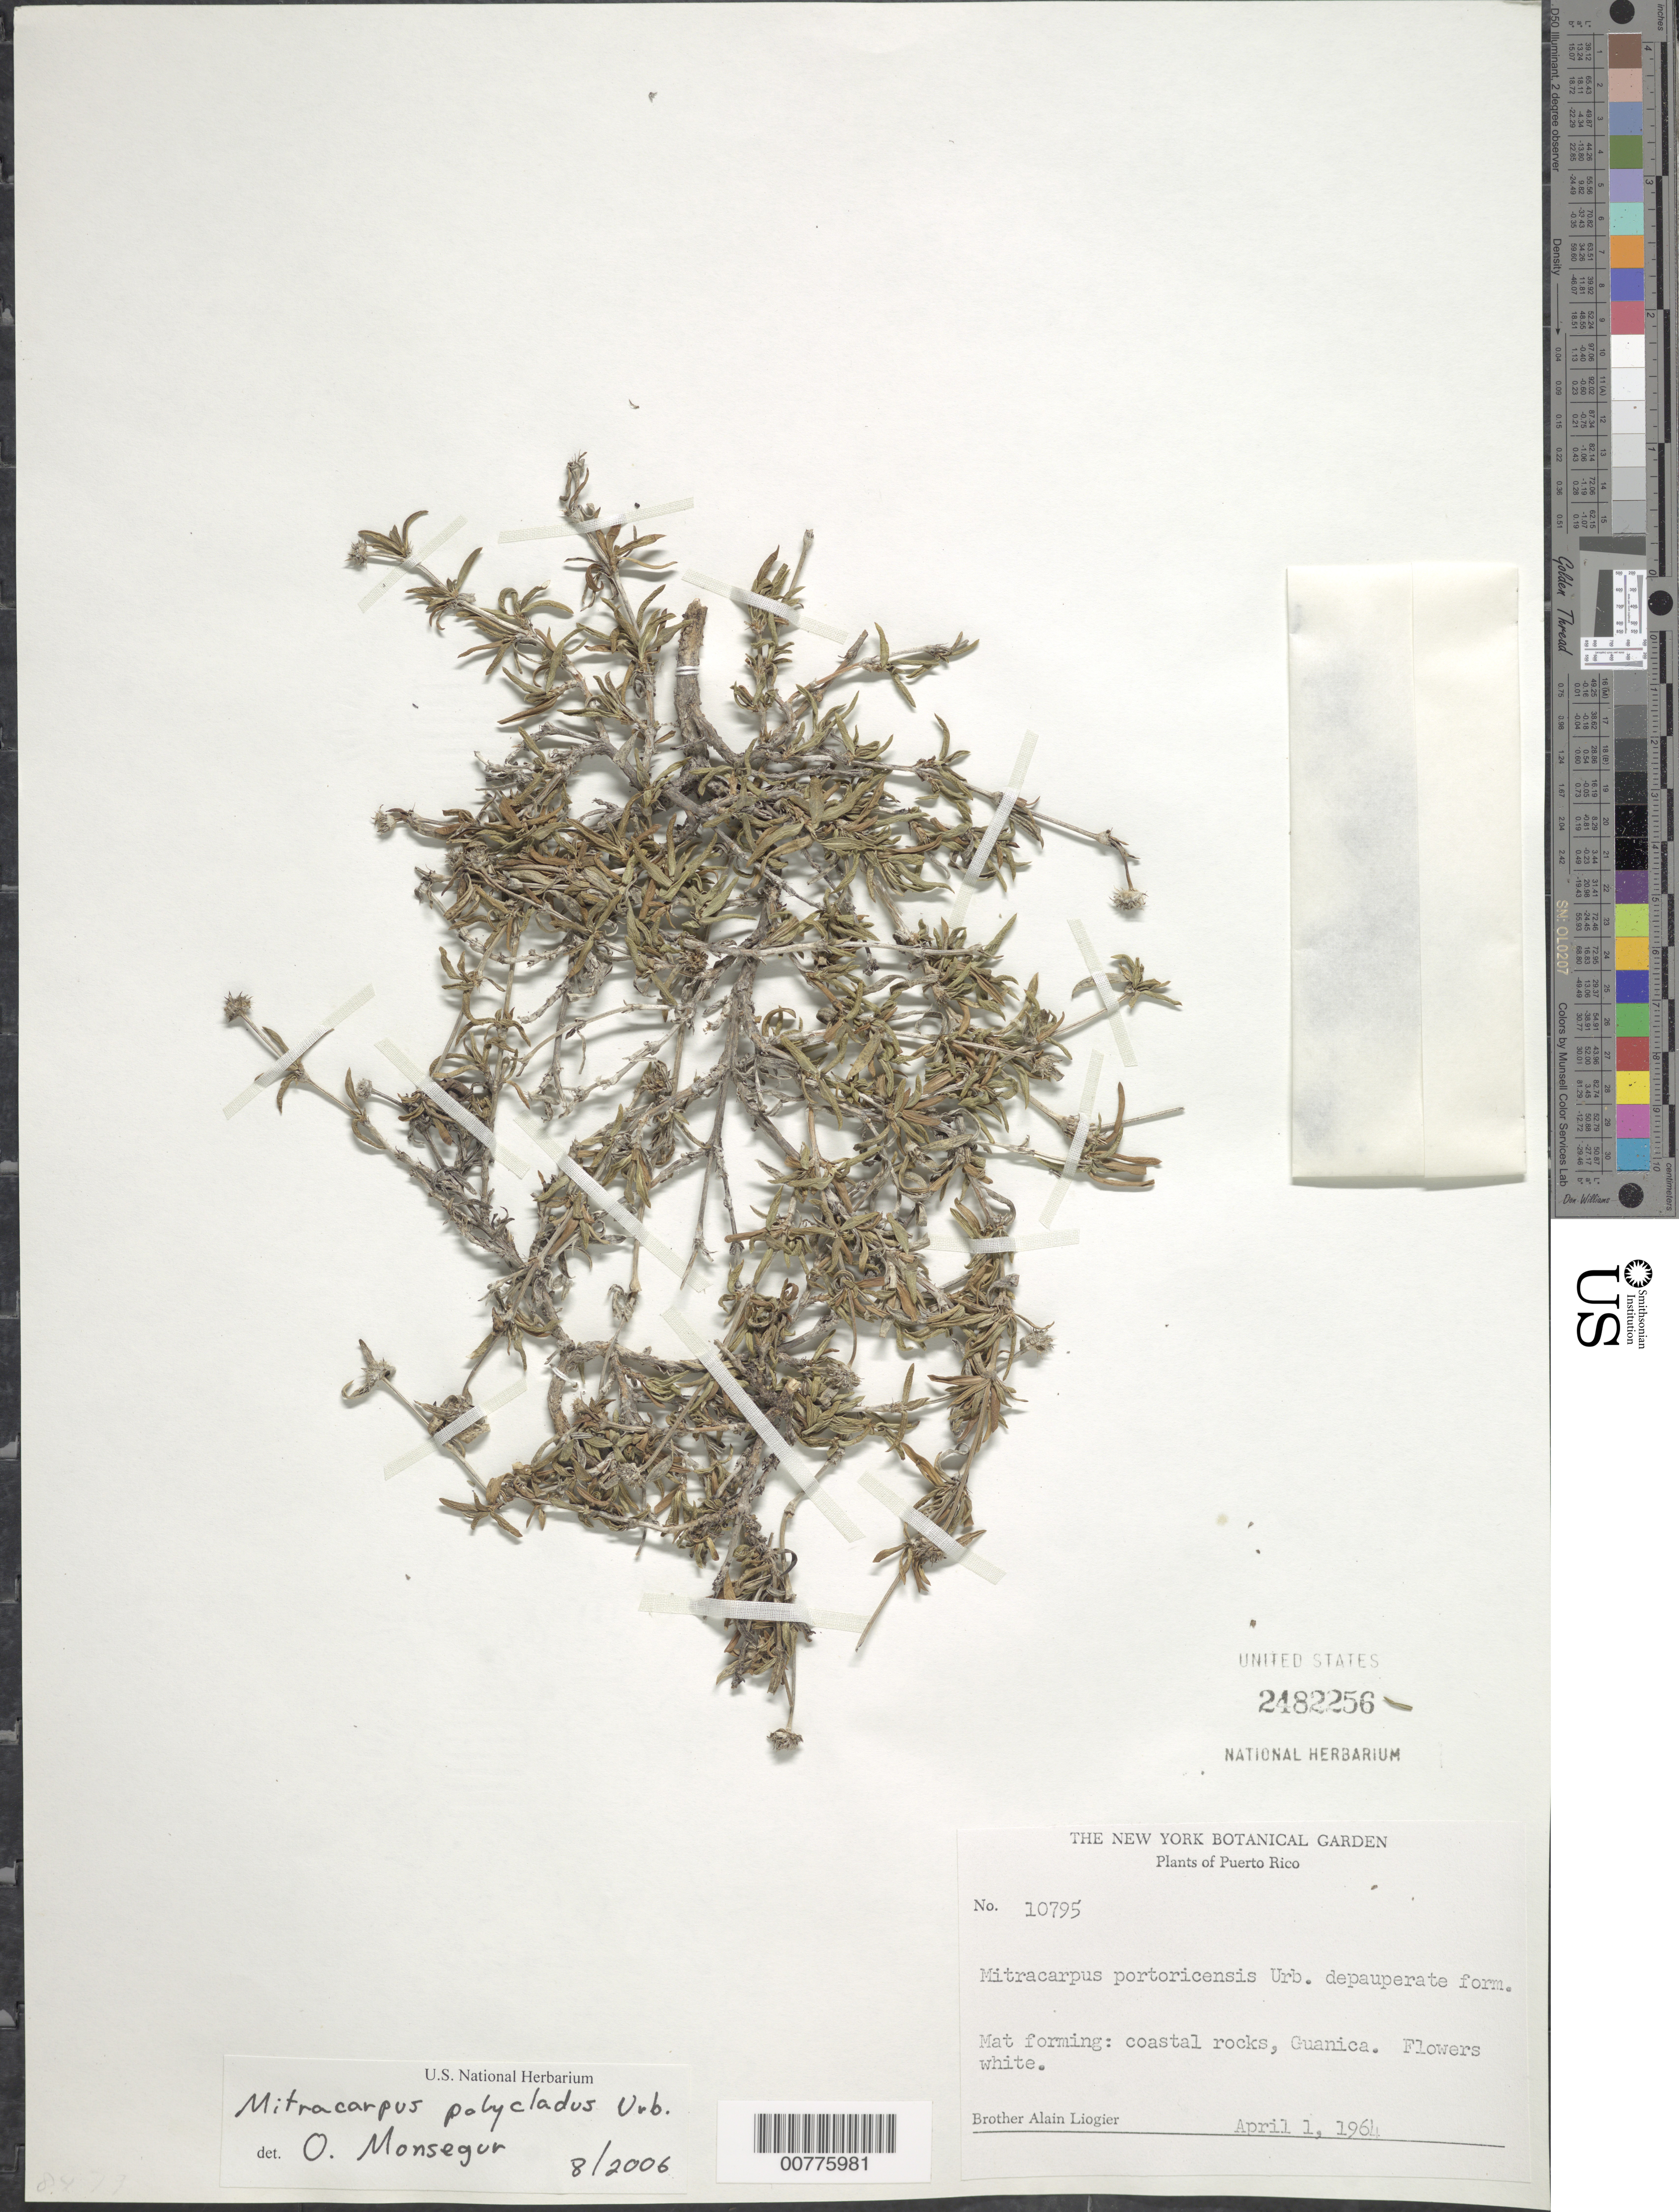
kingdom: Plantae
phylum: Tracheophyta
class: Magnoliopsida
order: Gentianales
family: Rubiaceae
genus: Mitracarpus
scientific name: Mitracarpus frigidus var. portoricensis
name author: Urb.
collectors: A. H. Liogier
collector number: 10795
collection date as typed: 01 Apr 1964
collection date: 1964-04-01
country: Puerto Rico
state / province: Guánica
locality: Guanica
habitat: Coastal rocks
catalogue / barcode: US 2482256